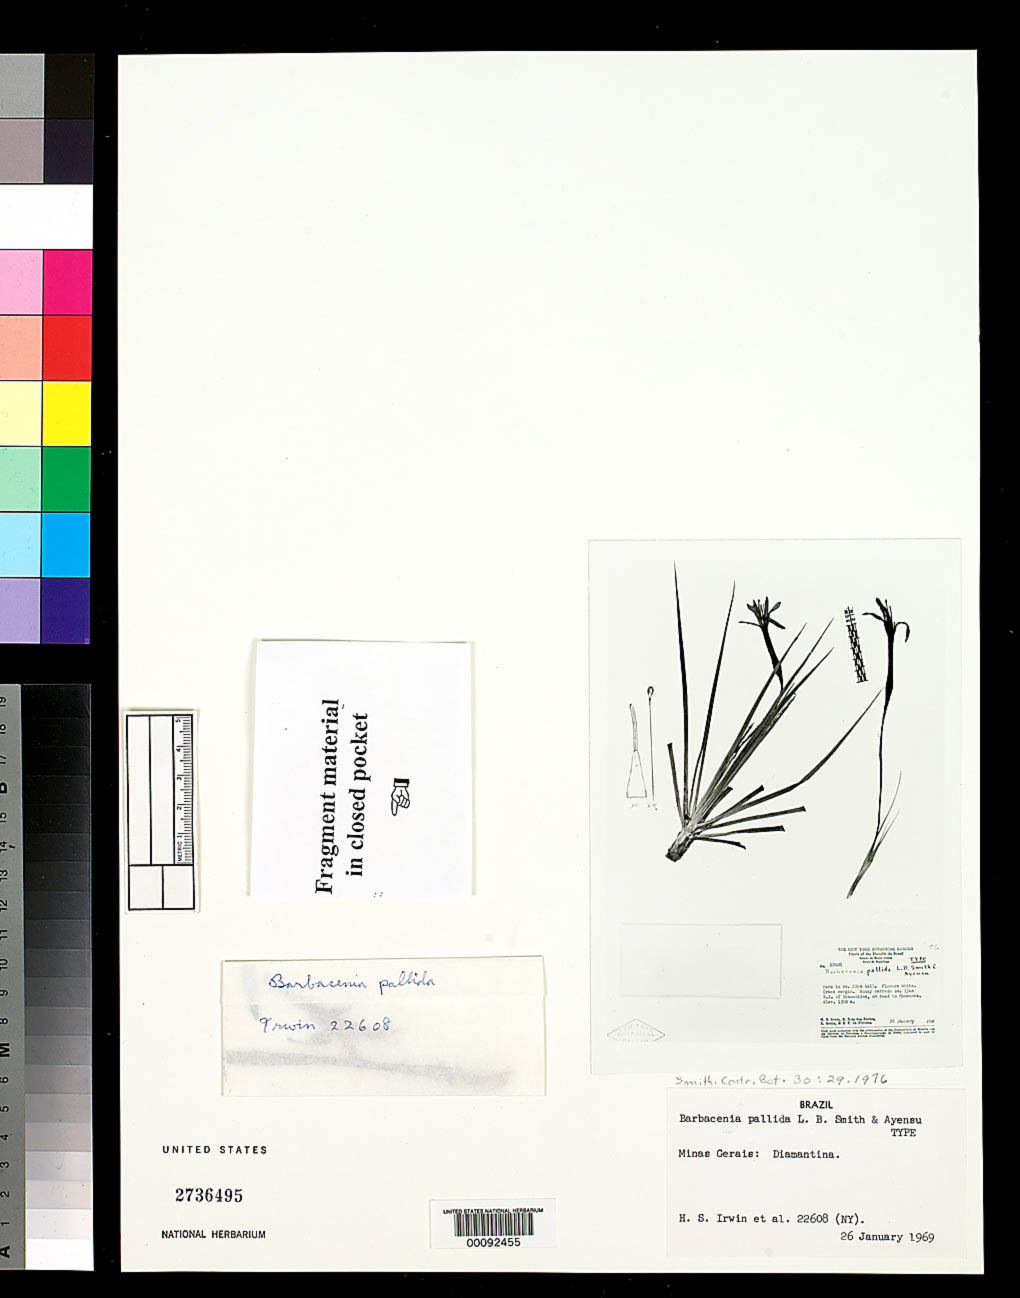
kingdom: Plantae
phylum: Tracheophyta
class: Liliopsida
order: Pandanales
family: Velloziaceae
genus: Barbacenia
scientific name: Barbacenia pallida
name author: L.B. Sm. & Ayensu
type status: Isotype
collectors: H. Irwin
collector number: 22608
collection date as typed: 26 Jan 1969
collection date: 1969-01-26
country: Brazil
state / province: Minas Gerais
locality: Diamantina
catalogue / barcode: US 2736495